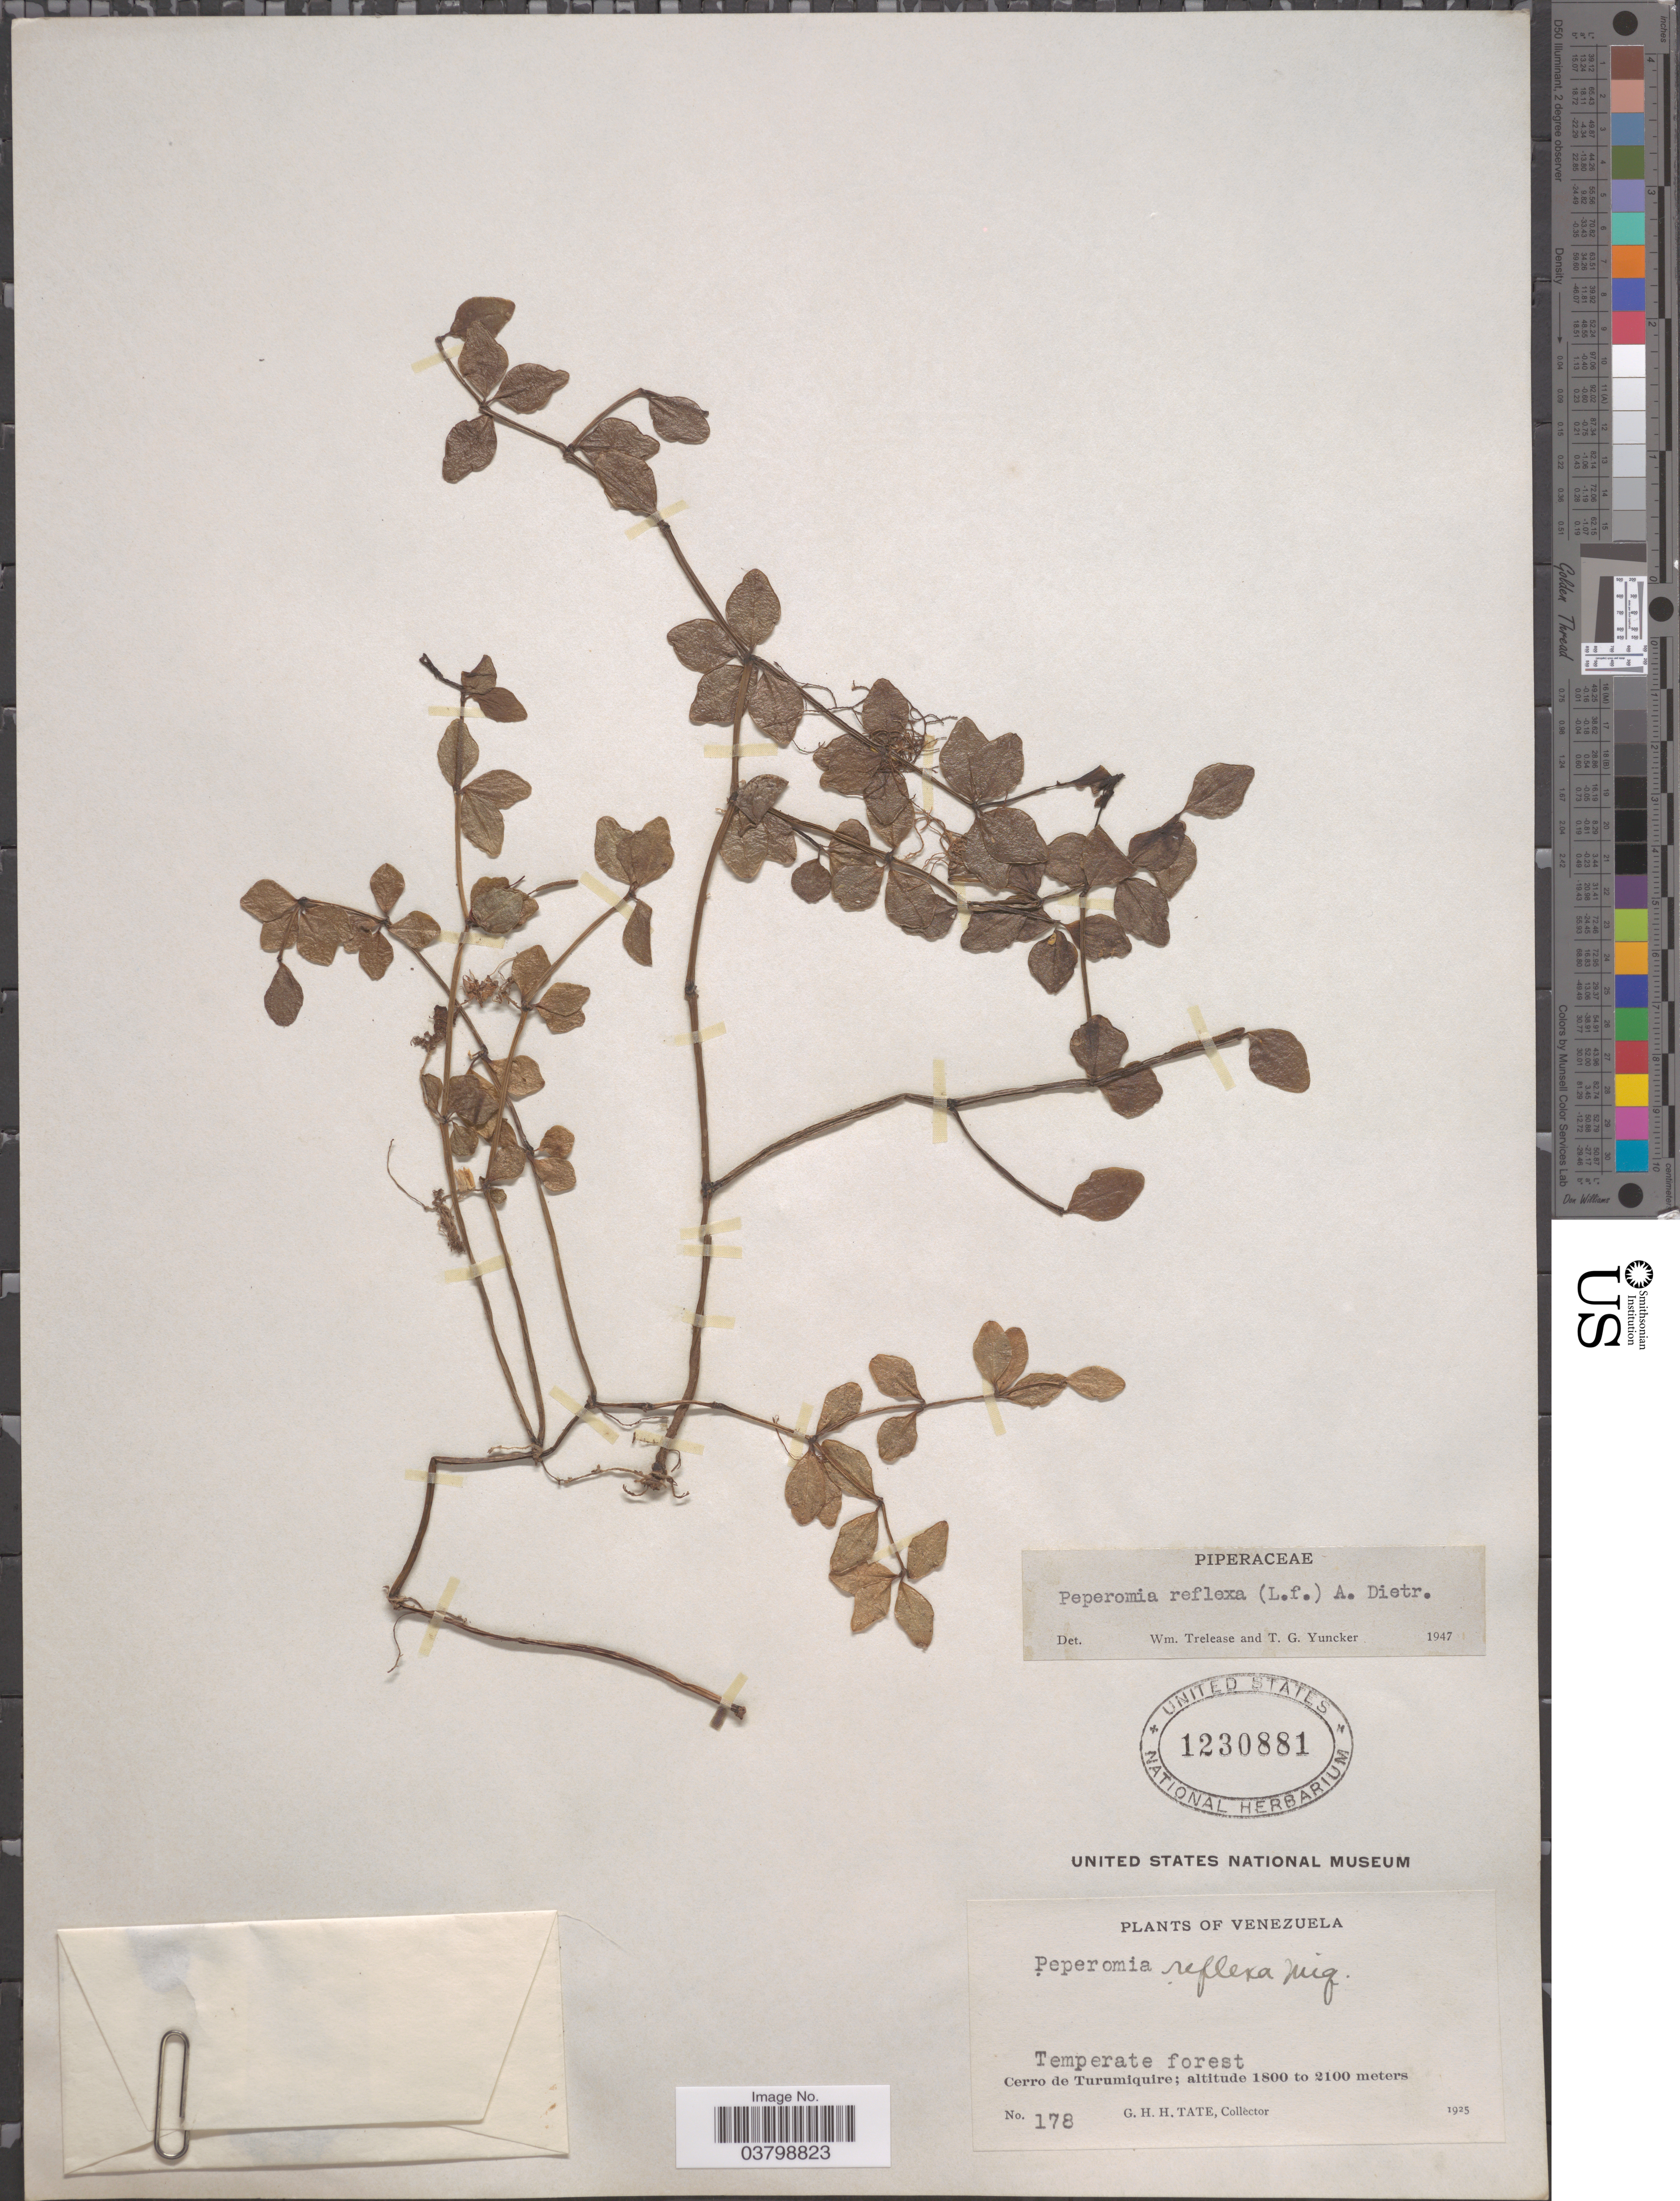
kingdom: Plantae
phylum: Tracheophyta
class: Magnoliopsida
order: Piperales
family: Piperaceae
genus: Peperomia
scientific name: Peperomia tetraphylla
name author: (G. Forst.) Hook. & Arn.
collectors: G. H. H.Tate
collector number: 178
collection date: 1925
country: Venezuela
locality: Cerro de Turumiquire.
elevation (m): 1800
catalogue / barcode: US 1230881